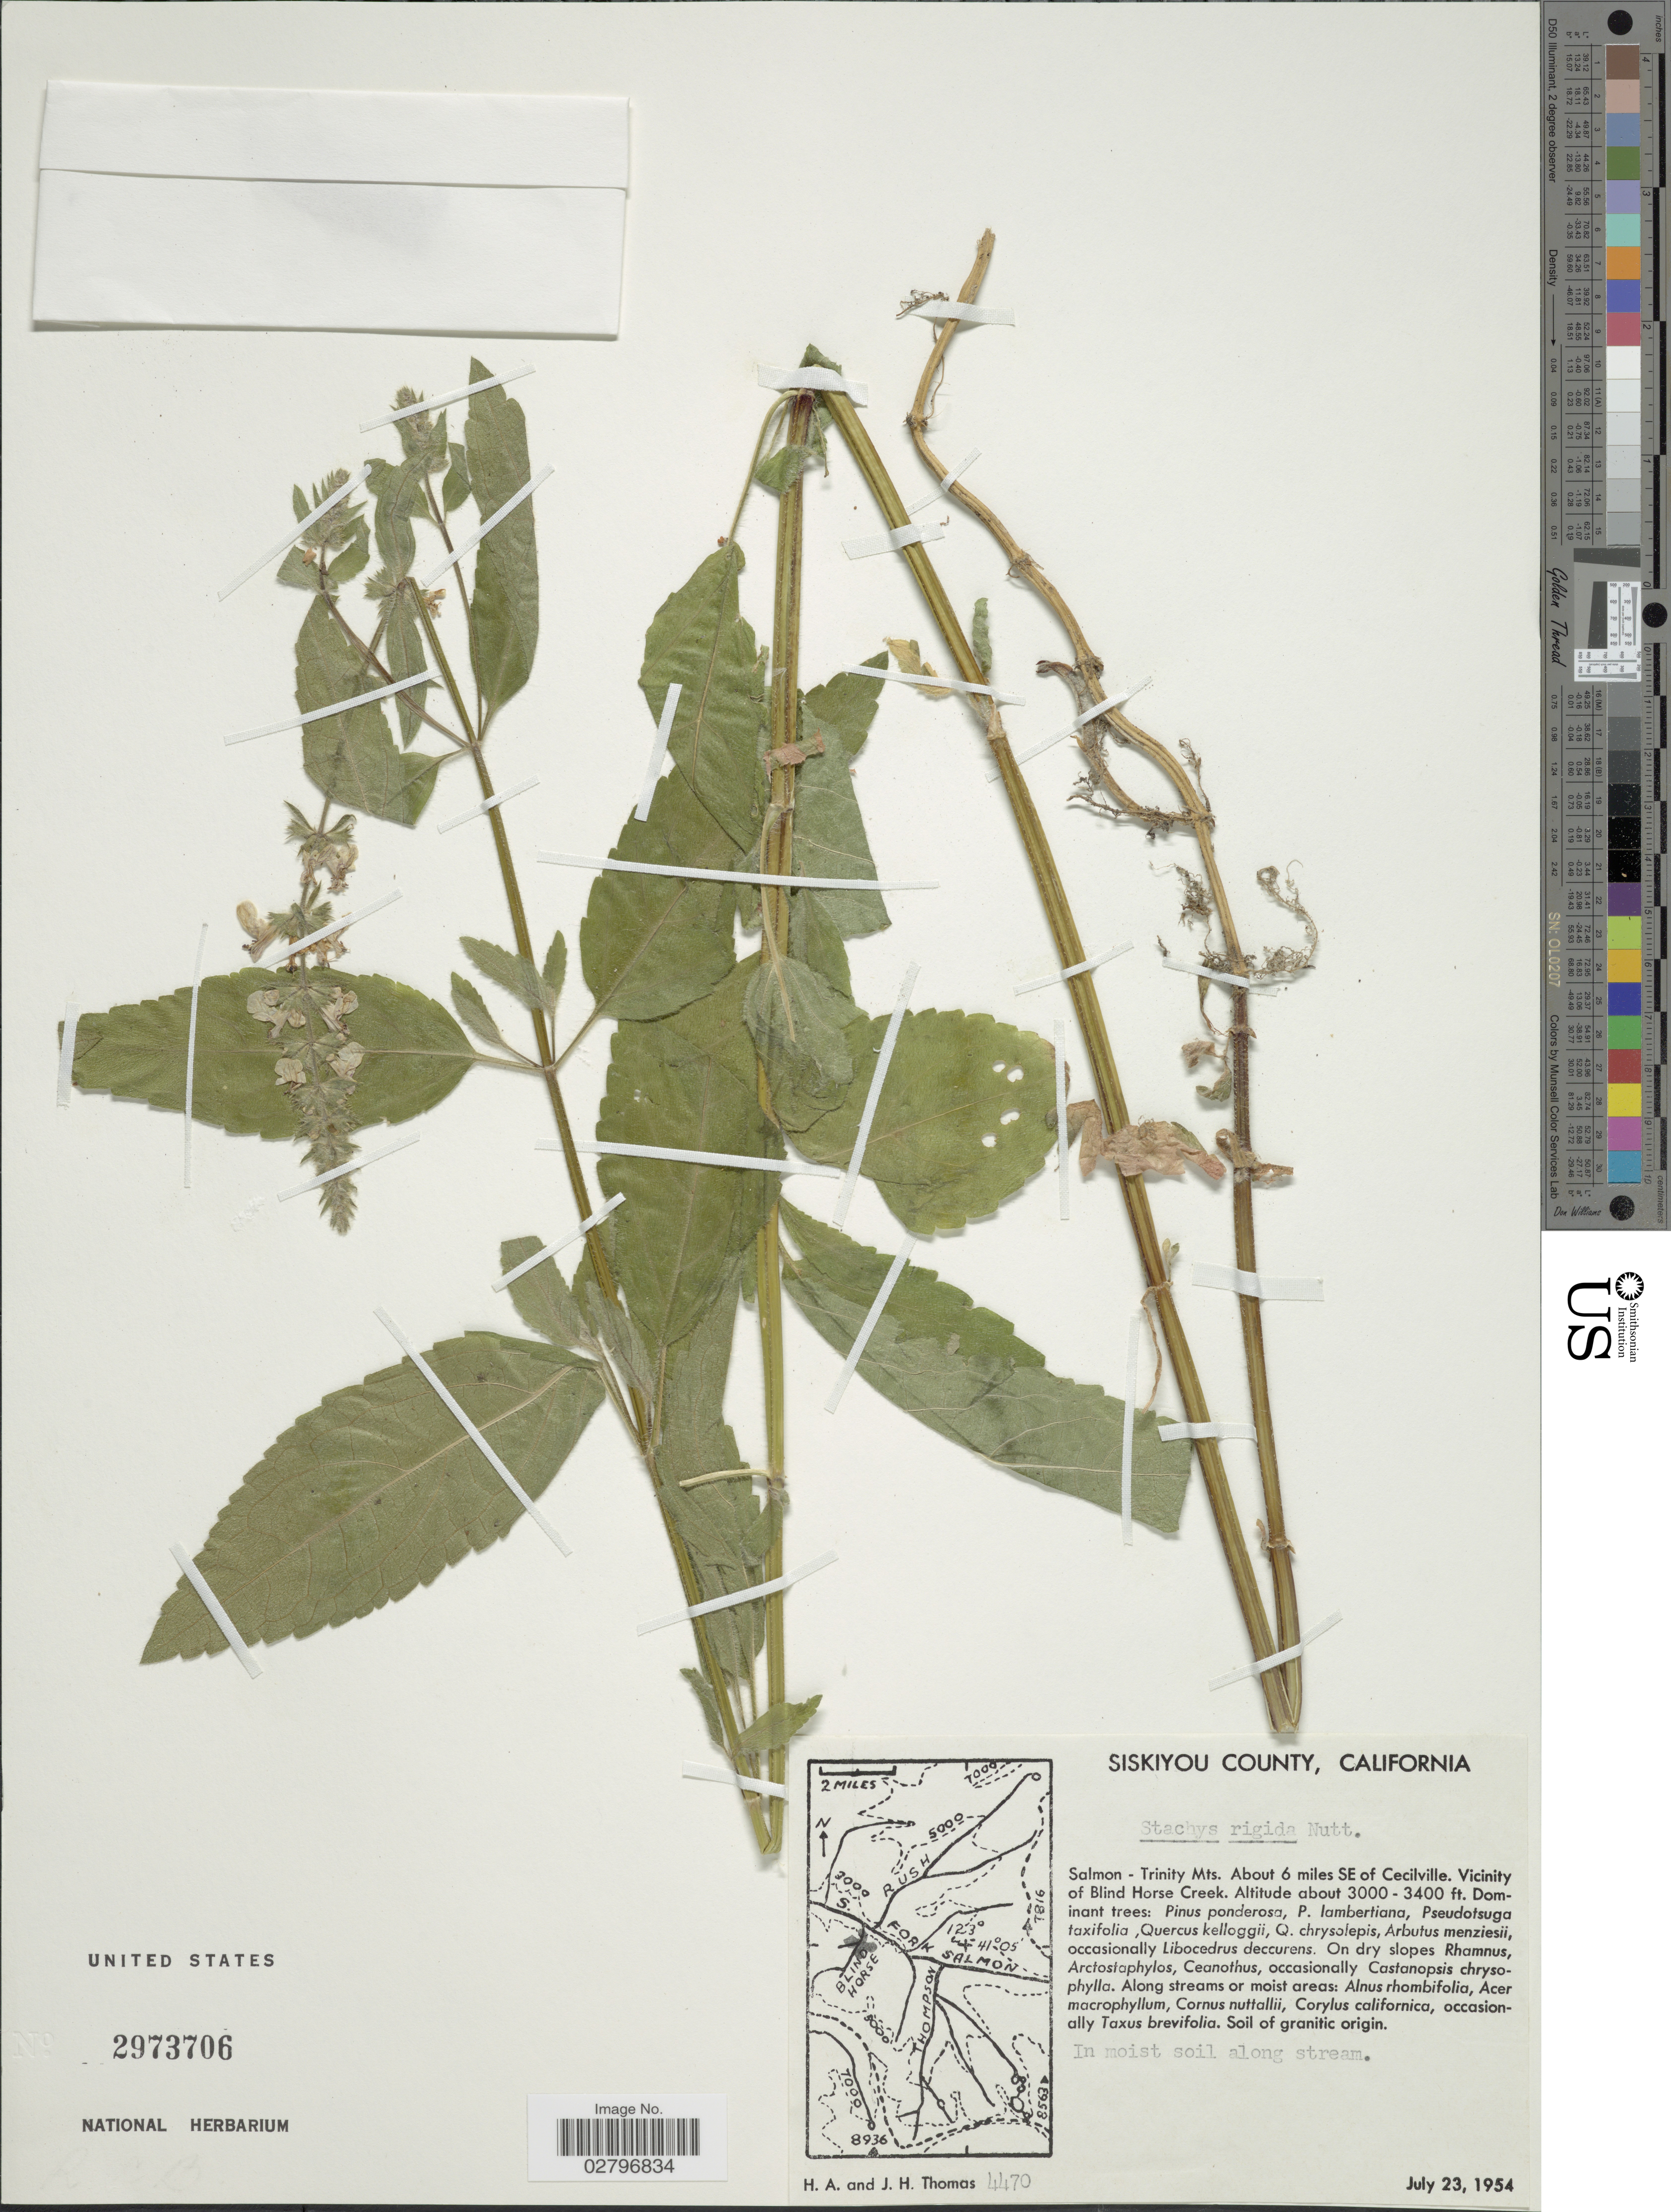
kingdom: Plantae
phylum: Tracheophyta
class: Magnoliopsida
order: Lamiales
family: Lamiaceae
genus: Stachys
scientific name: Stachys rigida subsp. typica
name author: Epling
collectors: H. Thomas & J. H. Thomas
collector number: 4470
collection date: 1954-07-23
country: United States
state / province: California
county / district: Siskiyou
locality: Siskiyou County, California, Salmon - Trinity Mts., About 6 miles SE of Cecilville, Vicinity of Blind Horse Creek.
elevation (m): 914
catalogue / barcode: US 2973706